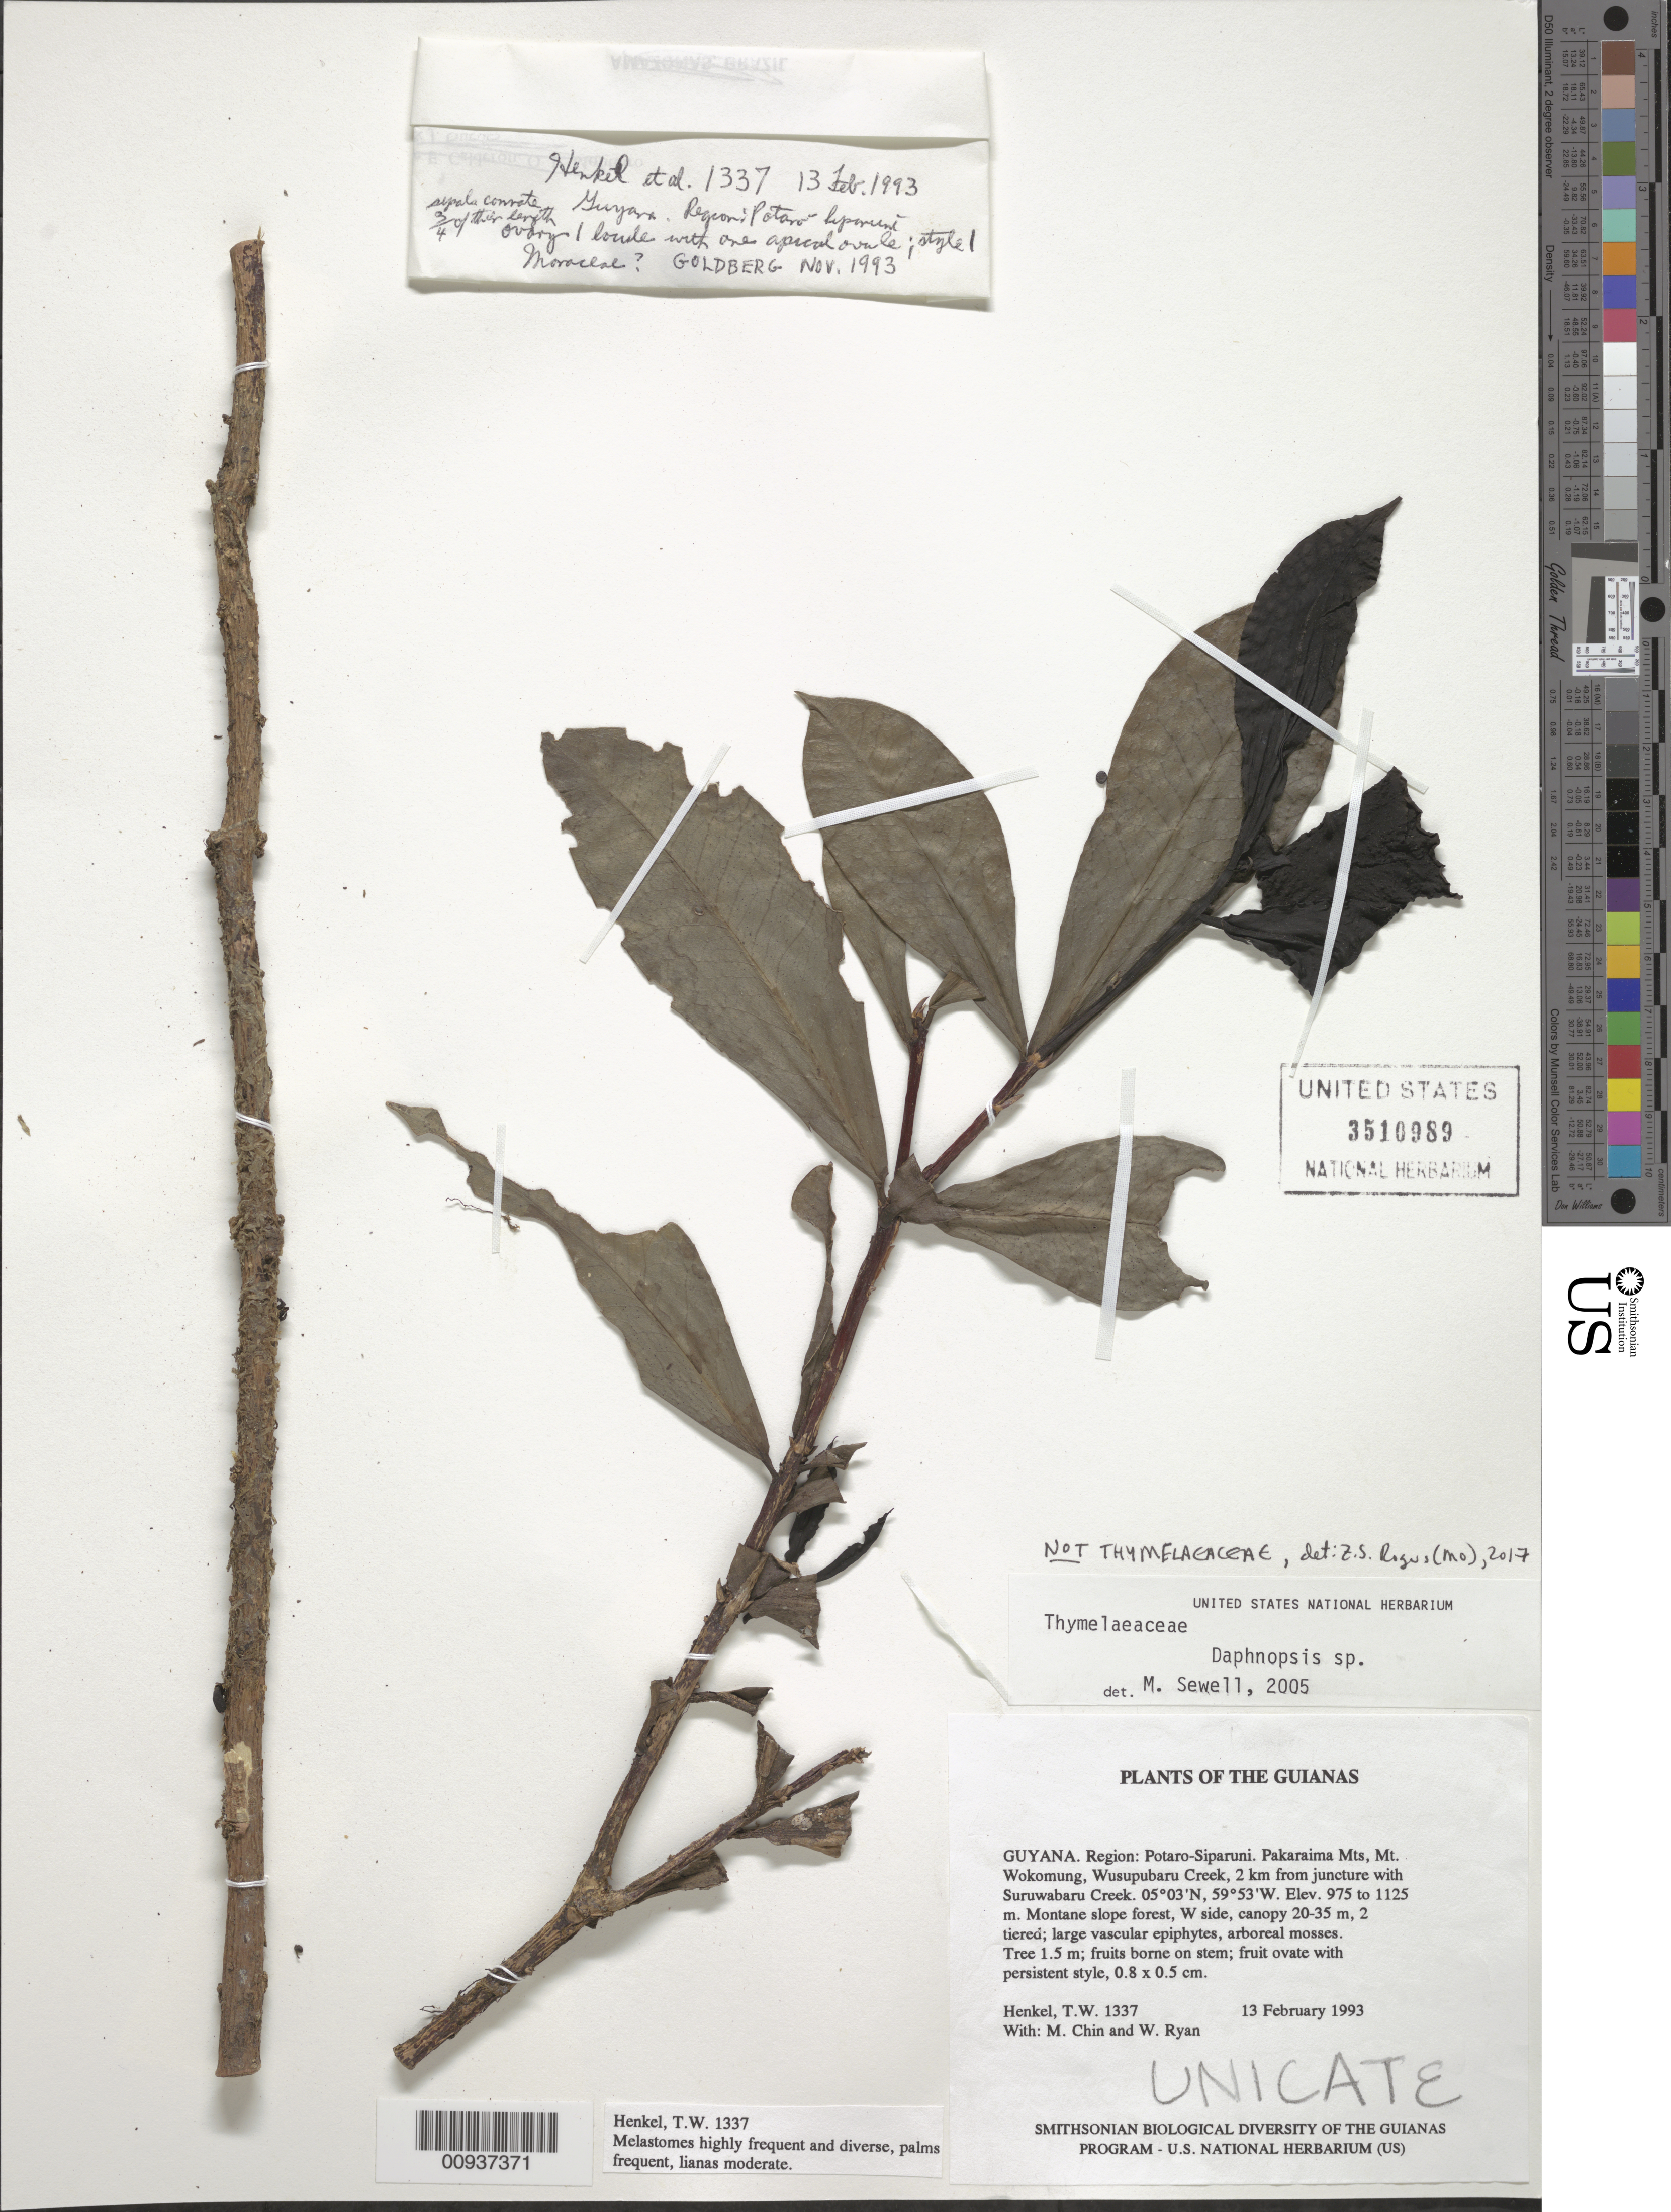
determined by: Rogers, Z. S.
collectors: T. Henkel, M. Chin & W. Ryan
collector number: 1337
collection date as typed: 13 February 1993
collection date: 1993-02-13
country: Guyana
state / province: Potaro-Siparuni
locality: Pakaraima Mts, Mt. Wokomung, Wusupubaru Creek, 2 km from juncture with Suruwabaru Creek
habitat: Montane slope forest, W side, canopy 20-35 m, 2 tiered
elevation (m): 975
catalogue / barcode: US 3510989